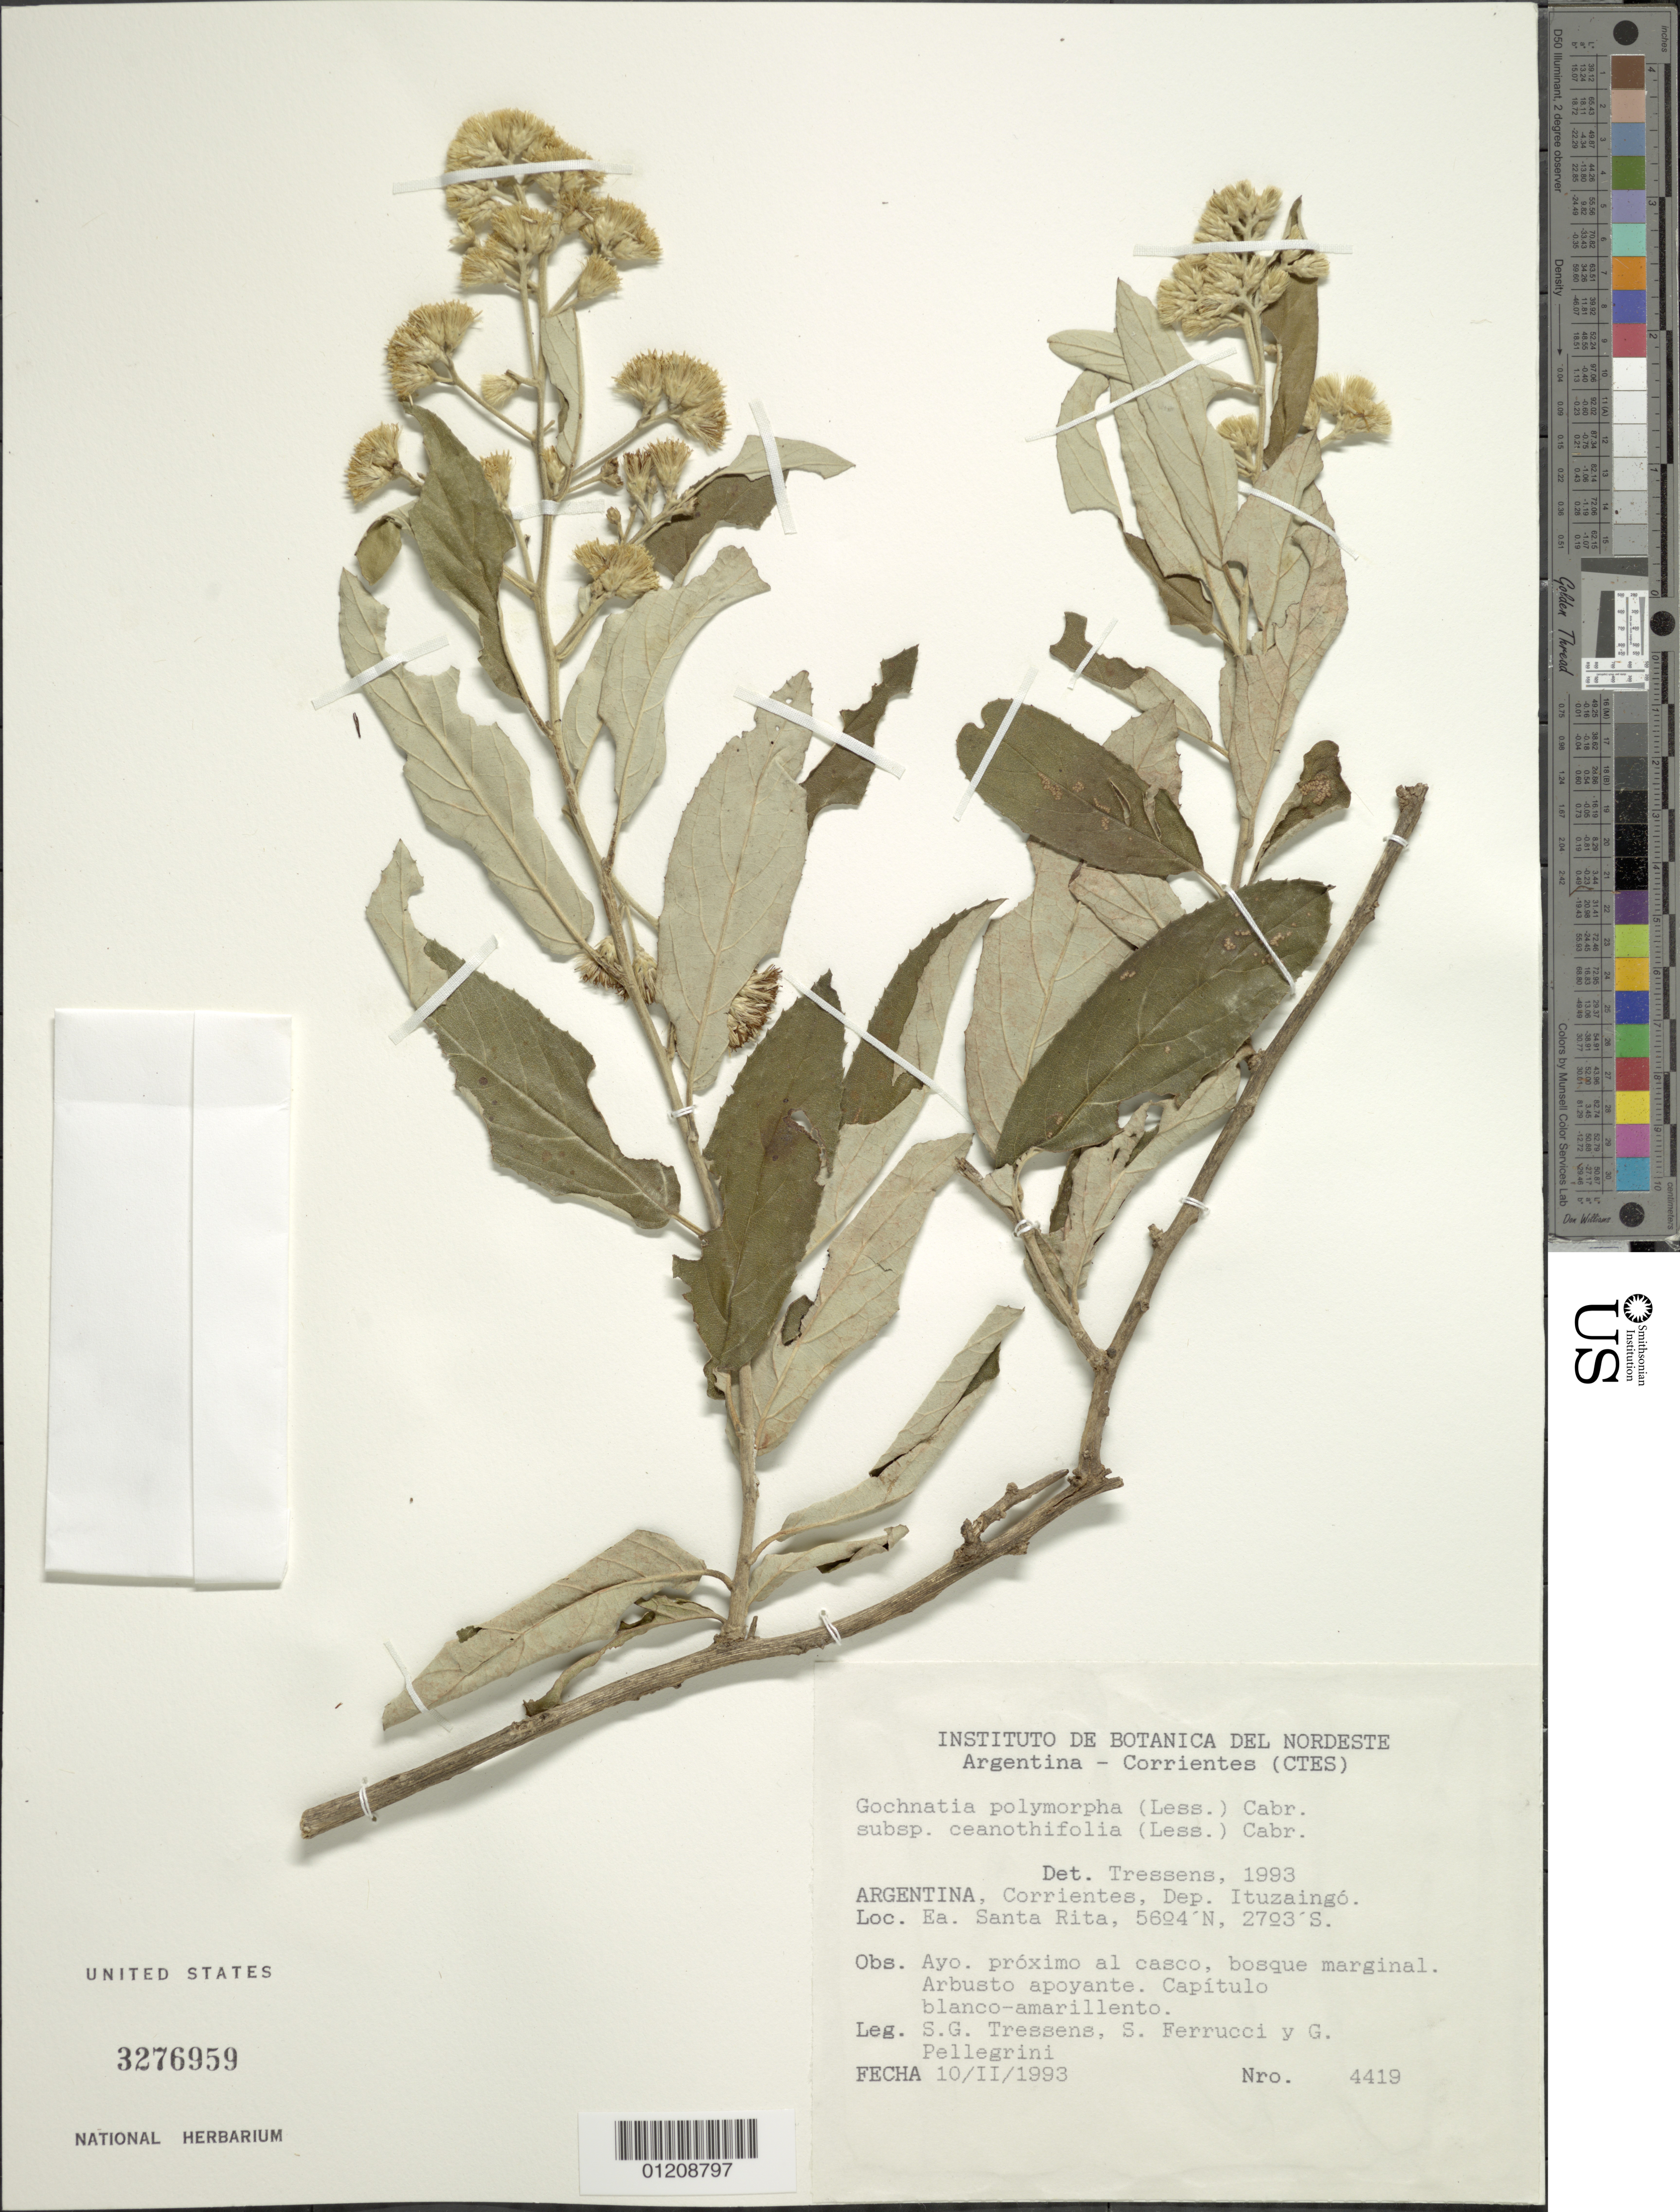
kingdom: Plantae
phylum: Tracheophyta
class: Magnoliopsida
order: Asterales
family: Asteraceae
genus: Moquiniastrum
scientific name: Moquiniastrum polymorphum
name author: (Less.) G. Sancho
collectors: S. Tressens, S. Ferrucci & G. Pellegrini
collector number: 4419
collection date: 1993-02-10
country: Argentina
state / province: Corrientes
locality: Ituzaingo, Ea. Santa Rita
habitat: Ayo. Proximos a casco, bosque marginal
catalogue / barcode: US 3276959